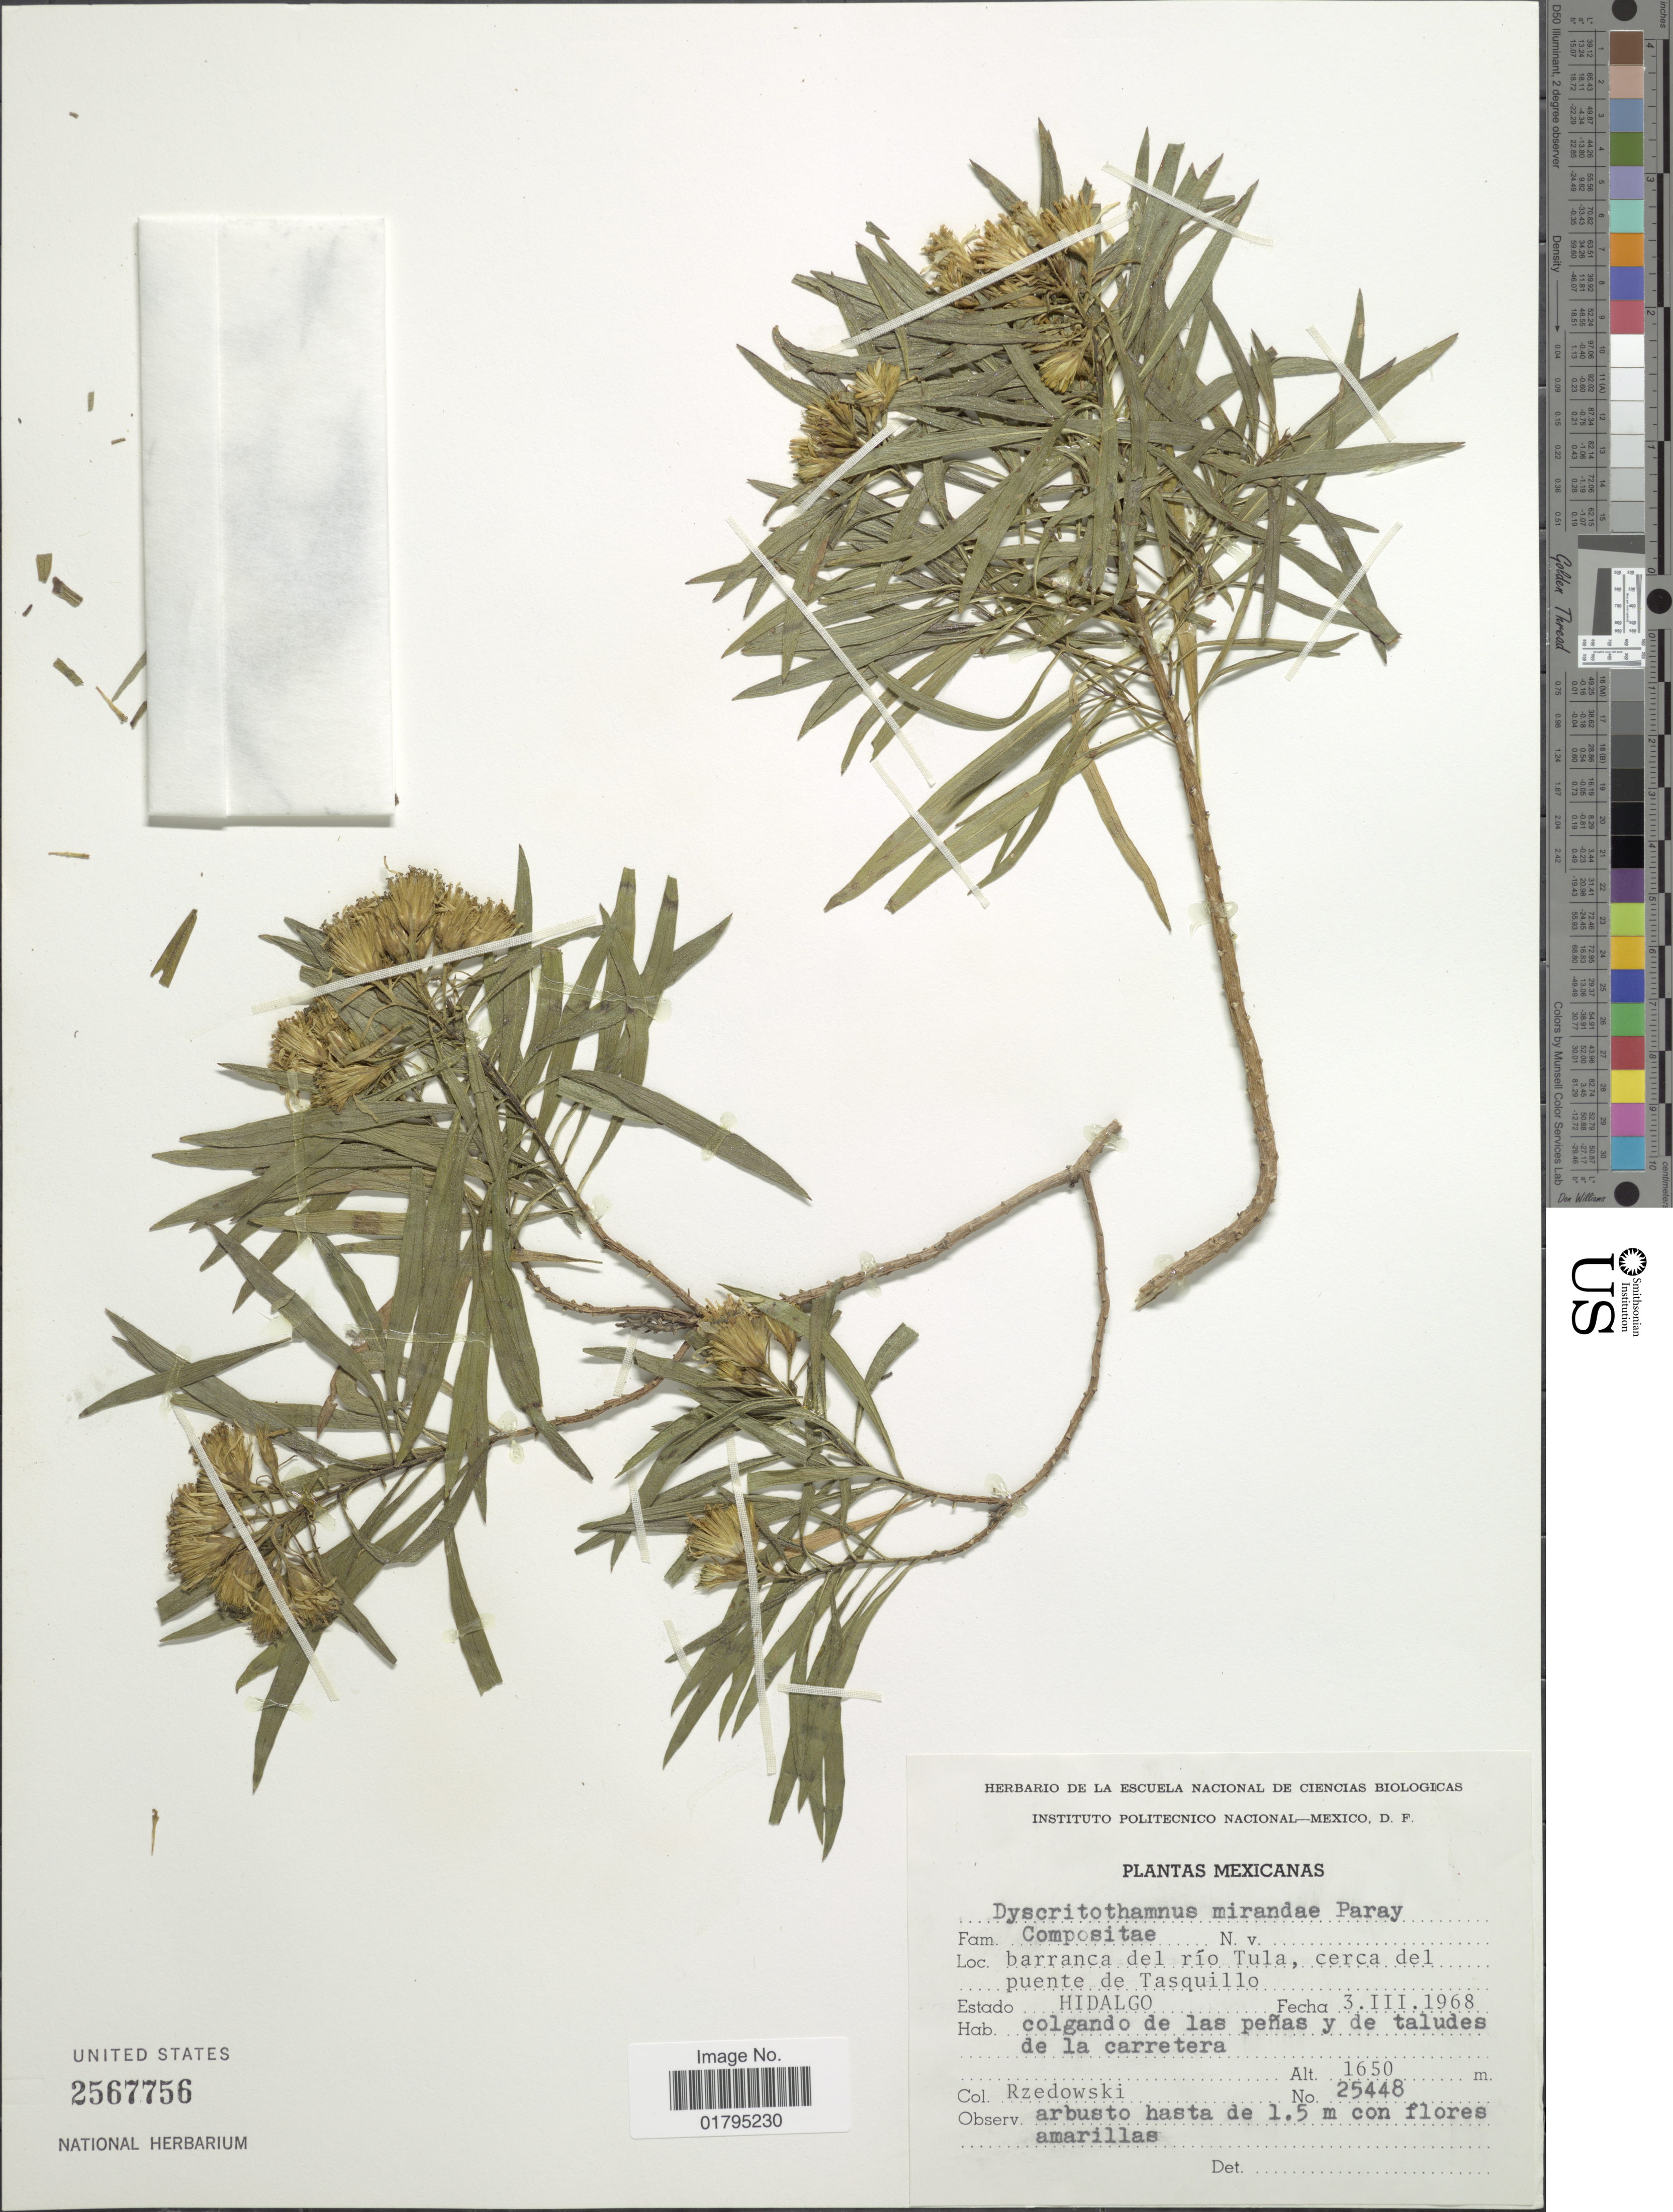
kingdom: Plantae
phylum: Tracheophyta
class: Magnoliopsida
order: Asterales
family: Asteraceae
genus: Dyscritothamnus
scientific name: Dyscritothamnus mirandae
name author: Paray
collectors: Rzedowski, --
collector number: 25448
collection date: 1968-03-03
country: Mexico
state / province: Hidalgo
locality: Barranca del rio Tula, cerca del puente de Tascquillo, Estado Hidalgo.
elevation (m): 1650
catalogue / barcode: US 2567756